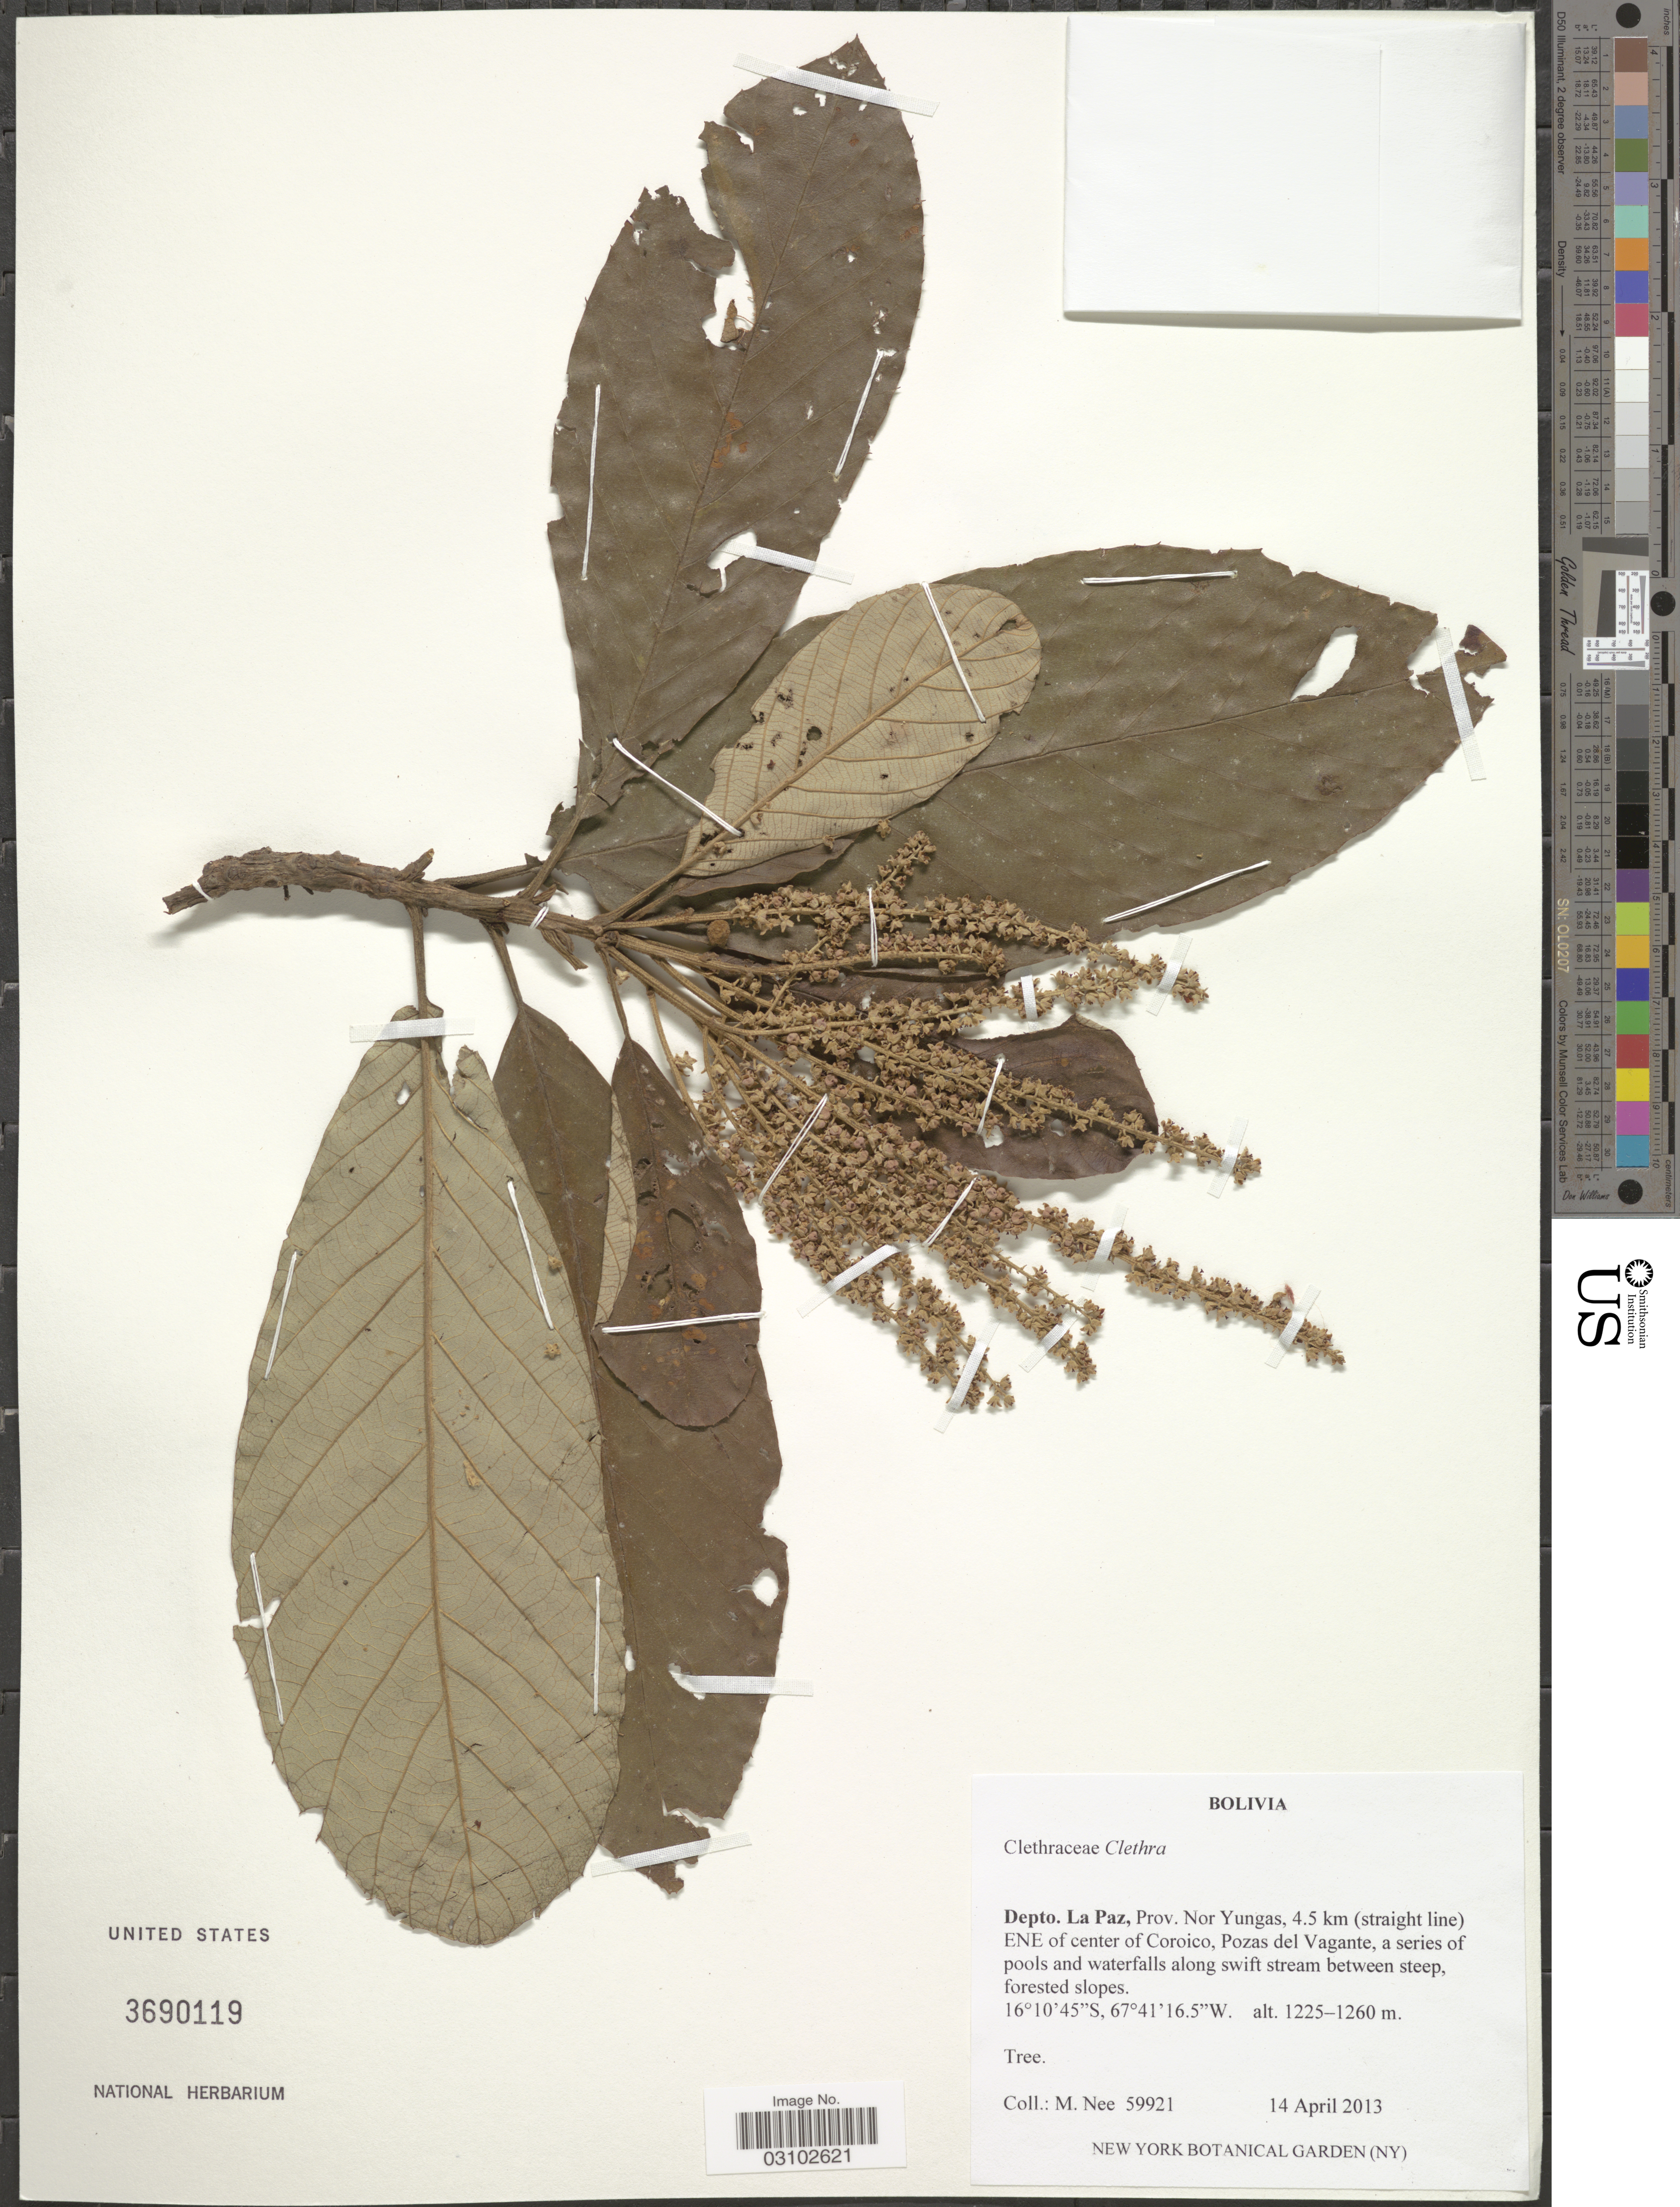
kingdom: Plantae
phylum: Tracheophyta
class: Magnoliopsida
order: Ericales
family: Clethraceae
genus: Clethra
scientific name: Clethra sp.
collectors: M. Nee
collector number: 59921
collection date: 2013-04-14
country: Bolivia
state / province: La Paz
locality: Depto. La Paz, Prov. Nor Yungas, 4.5 km (straight line) ENE of center of Coroico, Pozas del Vagante, a series of pools and waterfalls along swift stream between steep, forested slopes.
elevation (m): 1225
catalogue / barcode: US 3690119